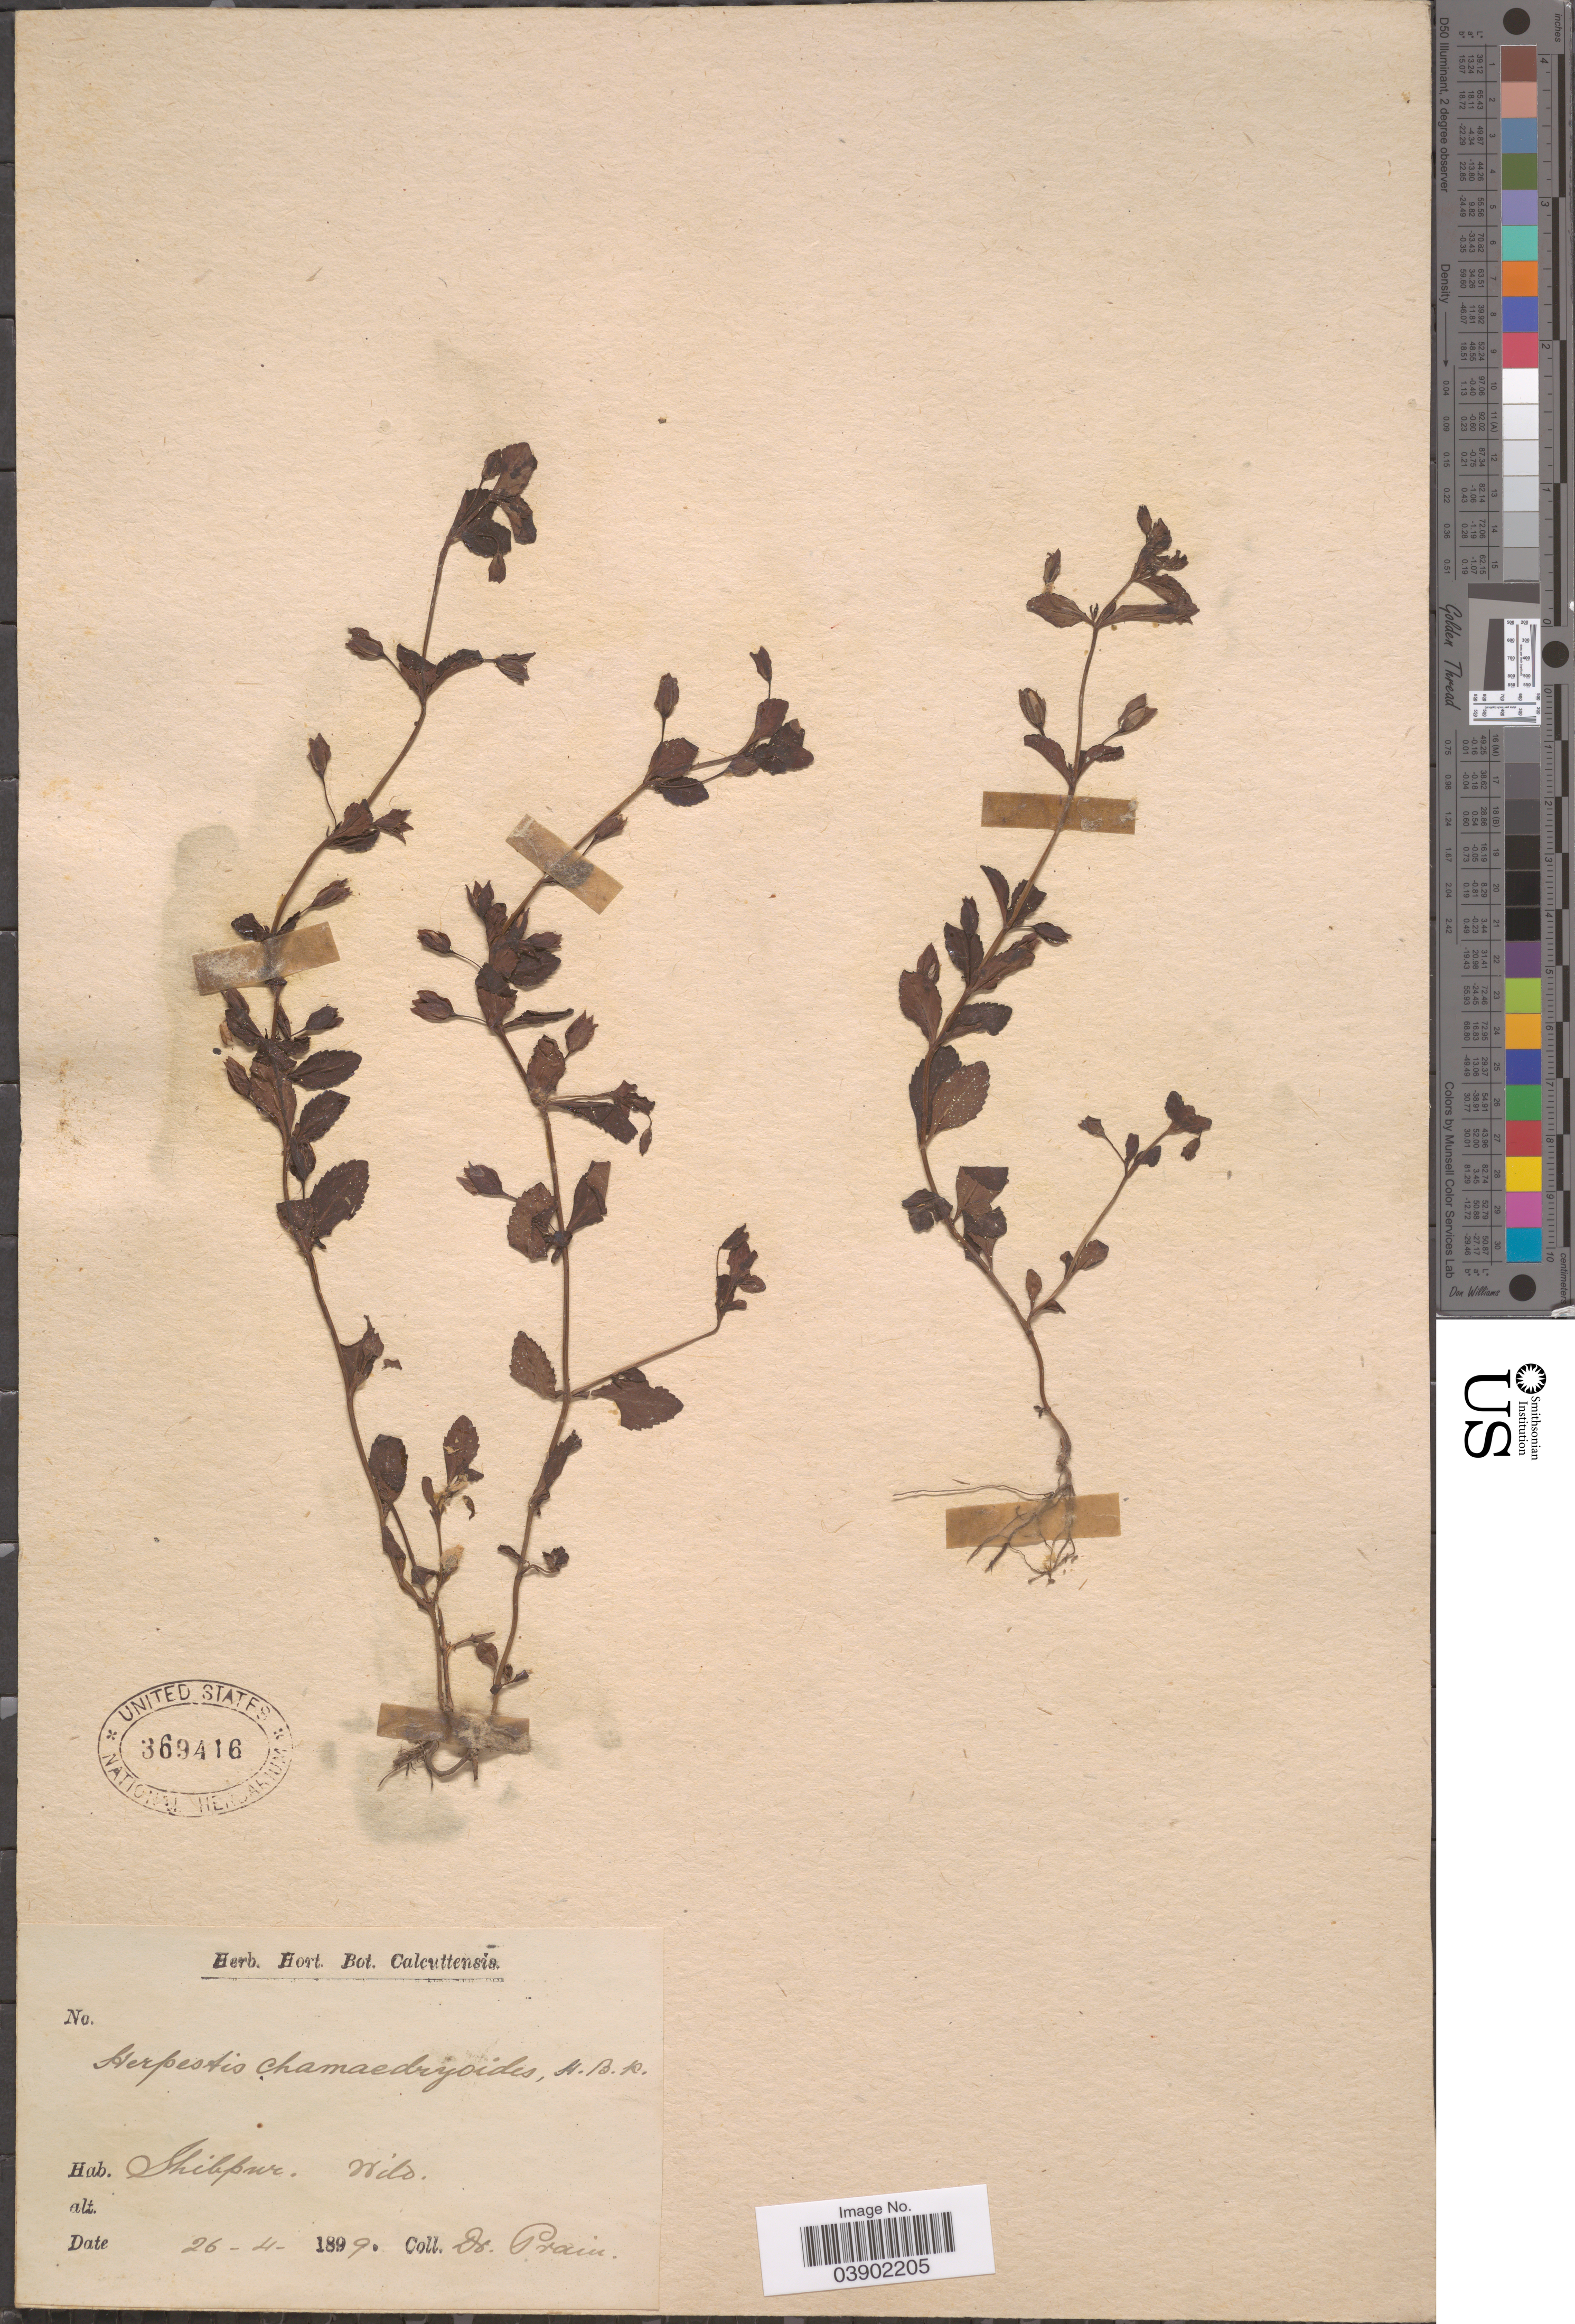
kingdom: Plantae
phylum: Tracheophyta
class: Magnoliopsida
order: Lamiales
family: Plantaginaceae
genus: Bacopa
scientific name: Bacopa chamaedryoides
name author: (Kunth) Wettst.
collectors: -- Prain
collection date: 1899-04-26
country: India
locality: Shibpur.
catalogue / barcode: US 369416